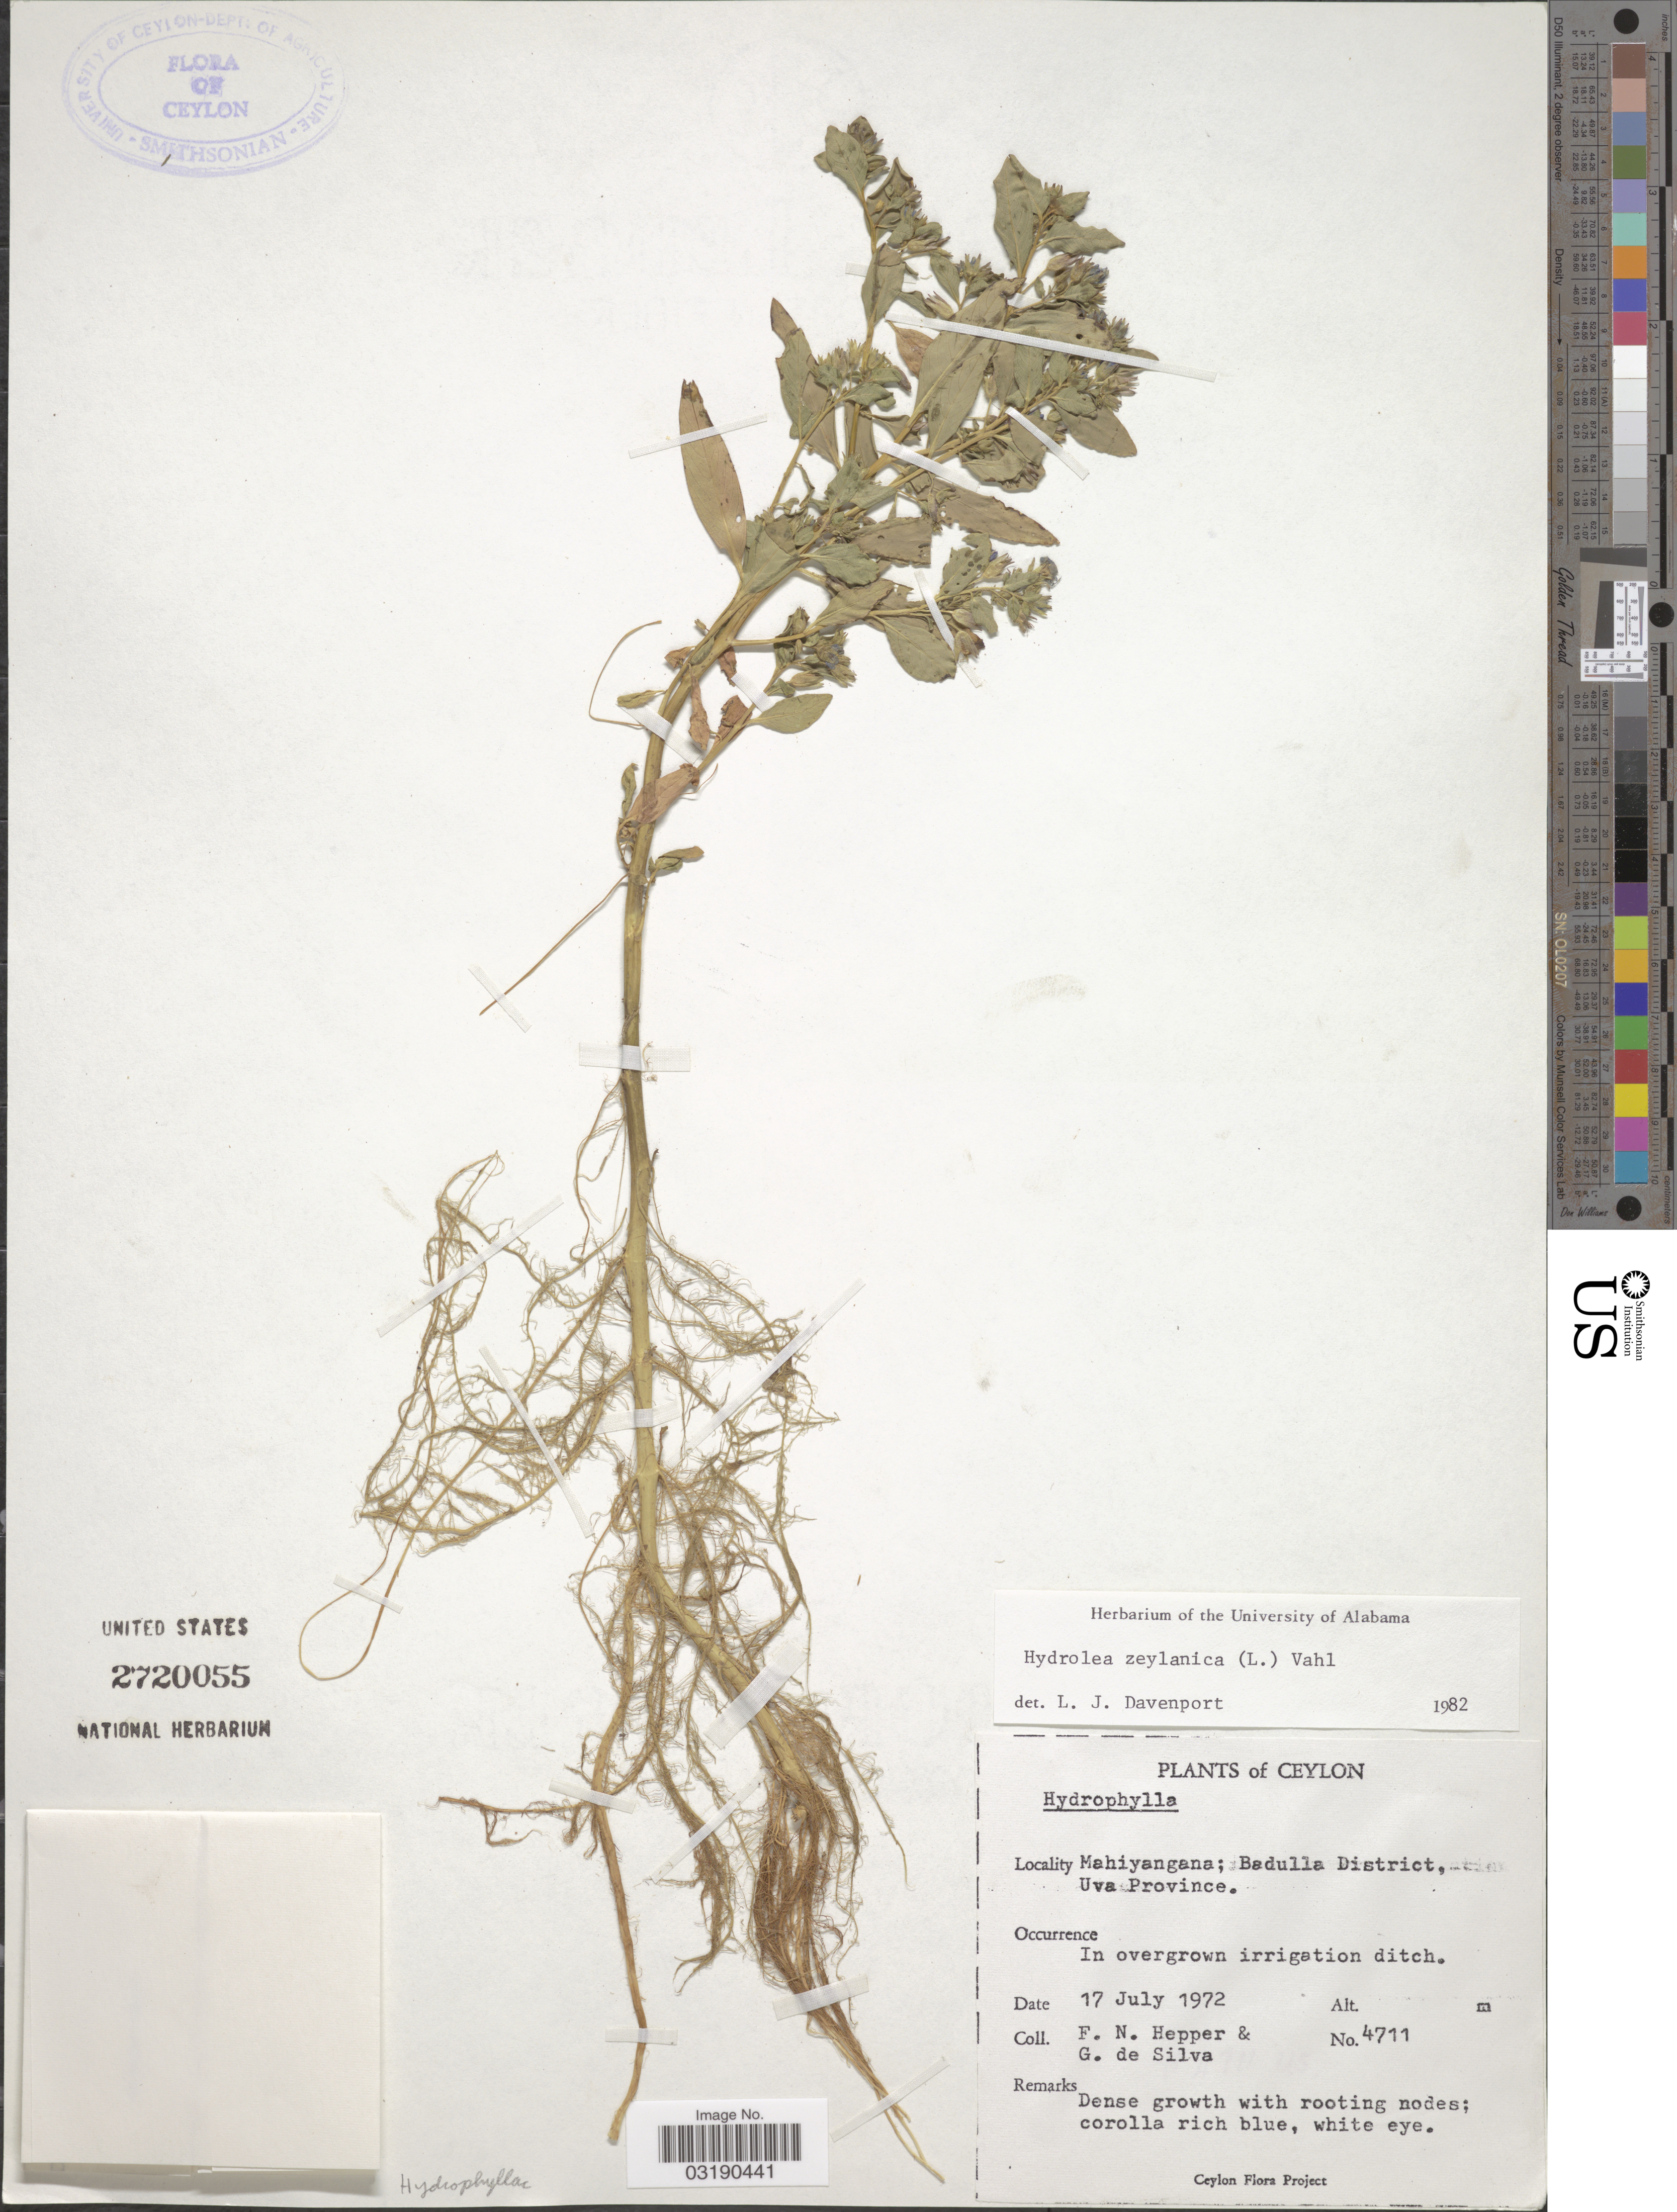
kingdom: Plantae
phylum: Tracheophyta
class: Magnoliopsida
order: Solanales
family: Hydroleaceae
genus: Hydrolea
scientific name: Hydrolea zeylanica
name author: (L.) Vahl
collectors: F. Hepper & G. De Silva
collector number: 4711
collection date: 1972-07-17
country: Sri Lanka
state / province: Uva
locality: Ceylon. Mahiyangana; Badulla District, Uva Province.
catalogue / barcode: US 2720055